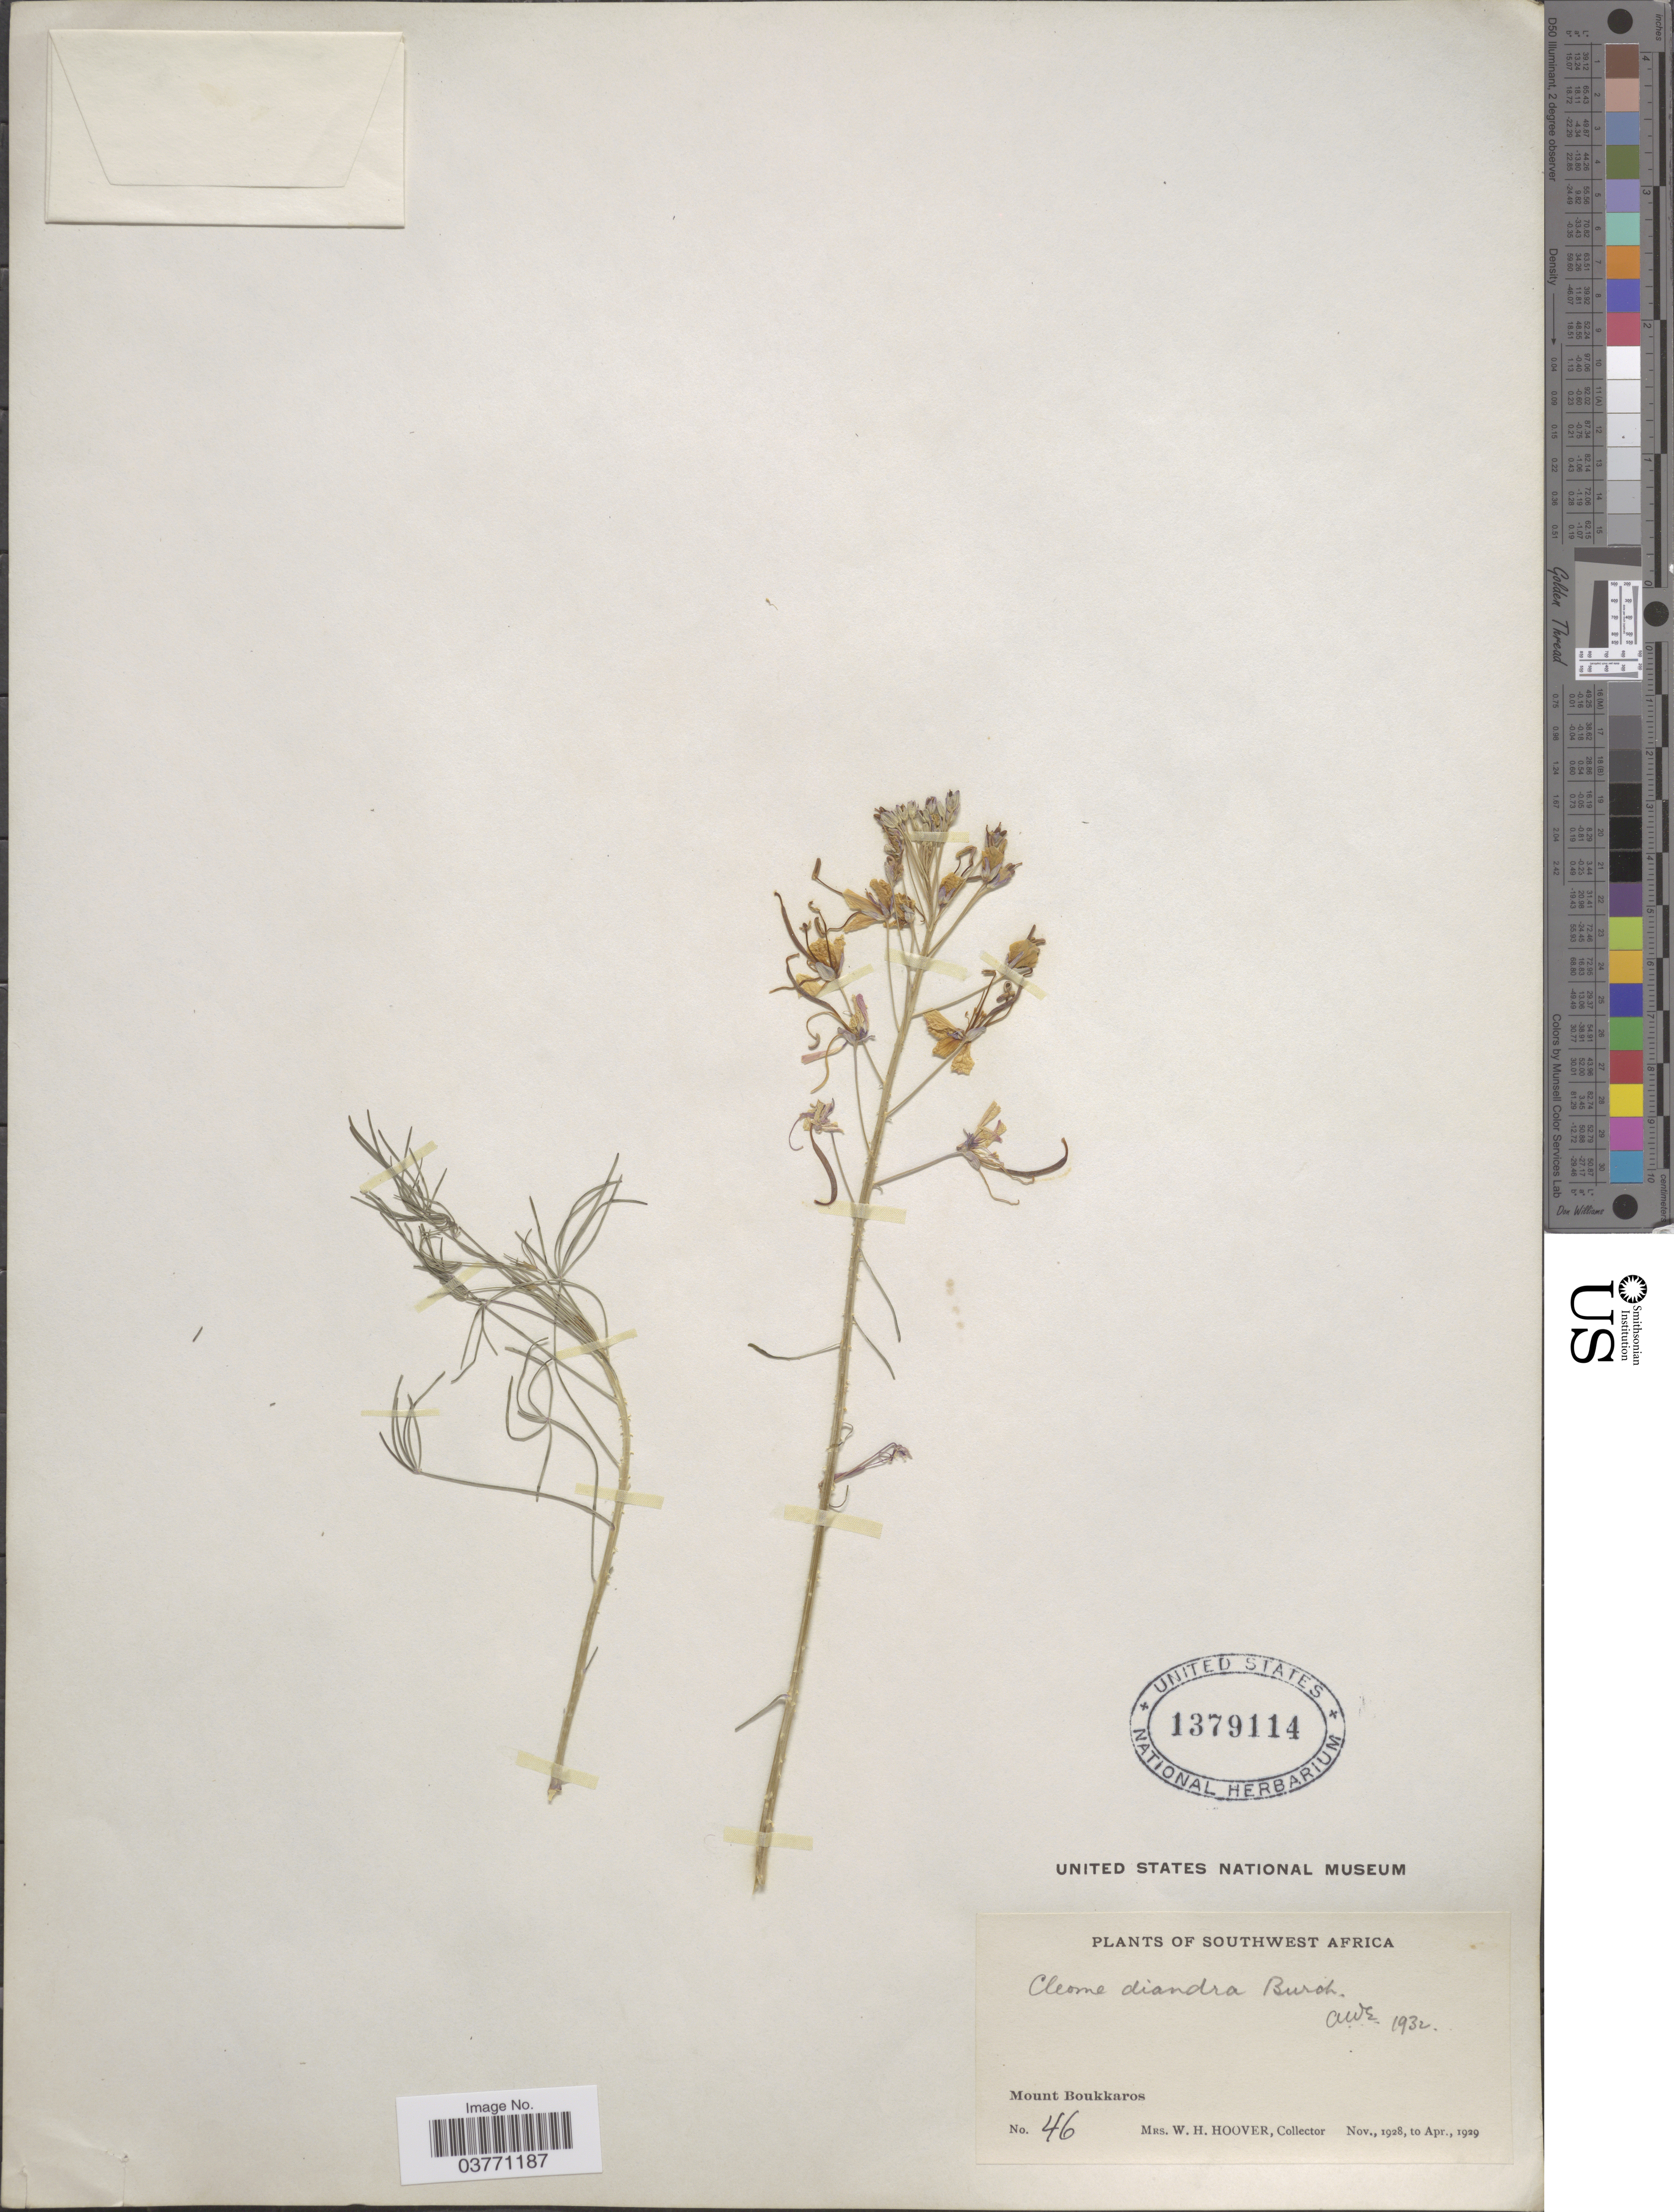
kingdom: Plantae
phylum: Tracheophyta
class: Magnoliopsida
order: Brassicales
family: Cleomaceae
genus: Coalisina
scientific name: Coalisina angustifolia var. diandra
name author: (Burch.) Roalson & J.C. Hall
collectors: W. H. Hoover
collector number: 46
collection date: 1928-11/1929-04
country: Namibia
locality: Southwest Africa. Mount Boukkaros.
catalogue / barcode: US 1379114